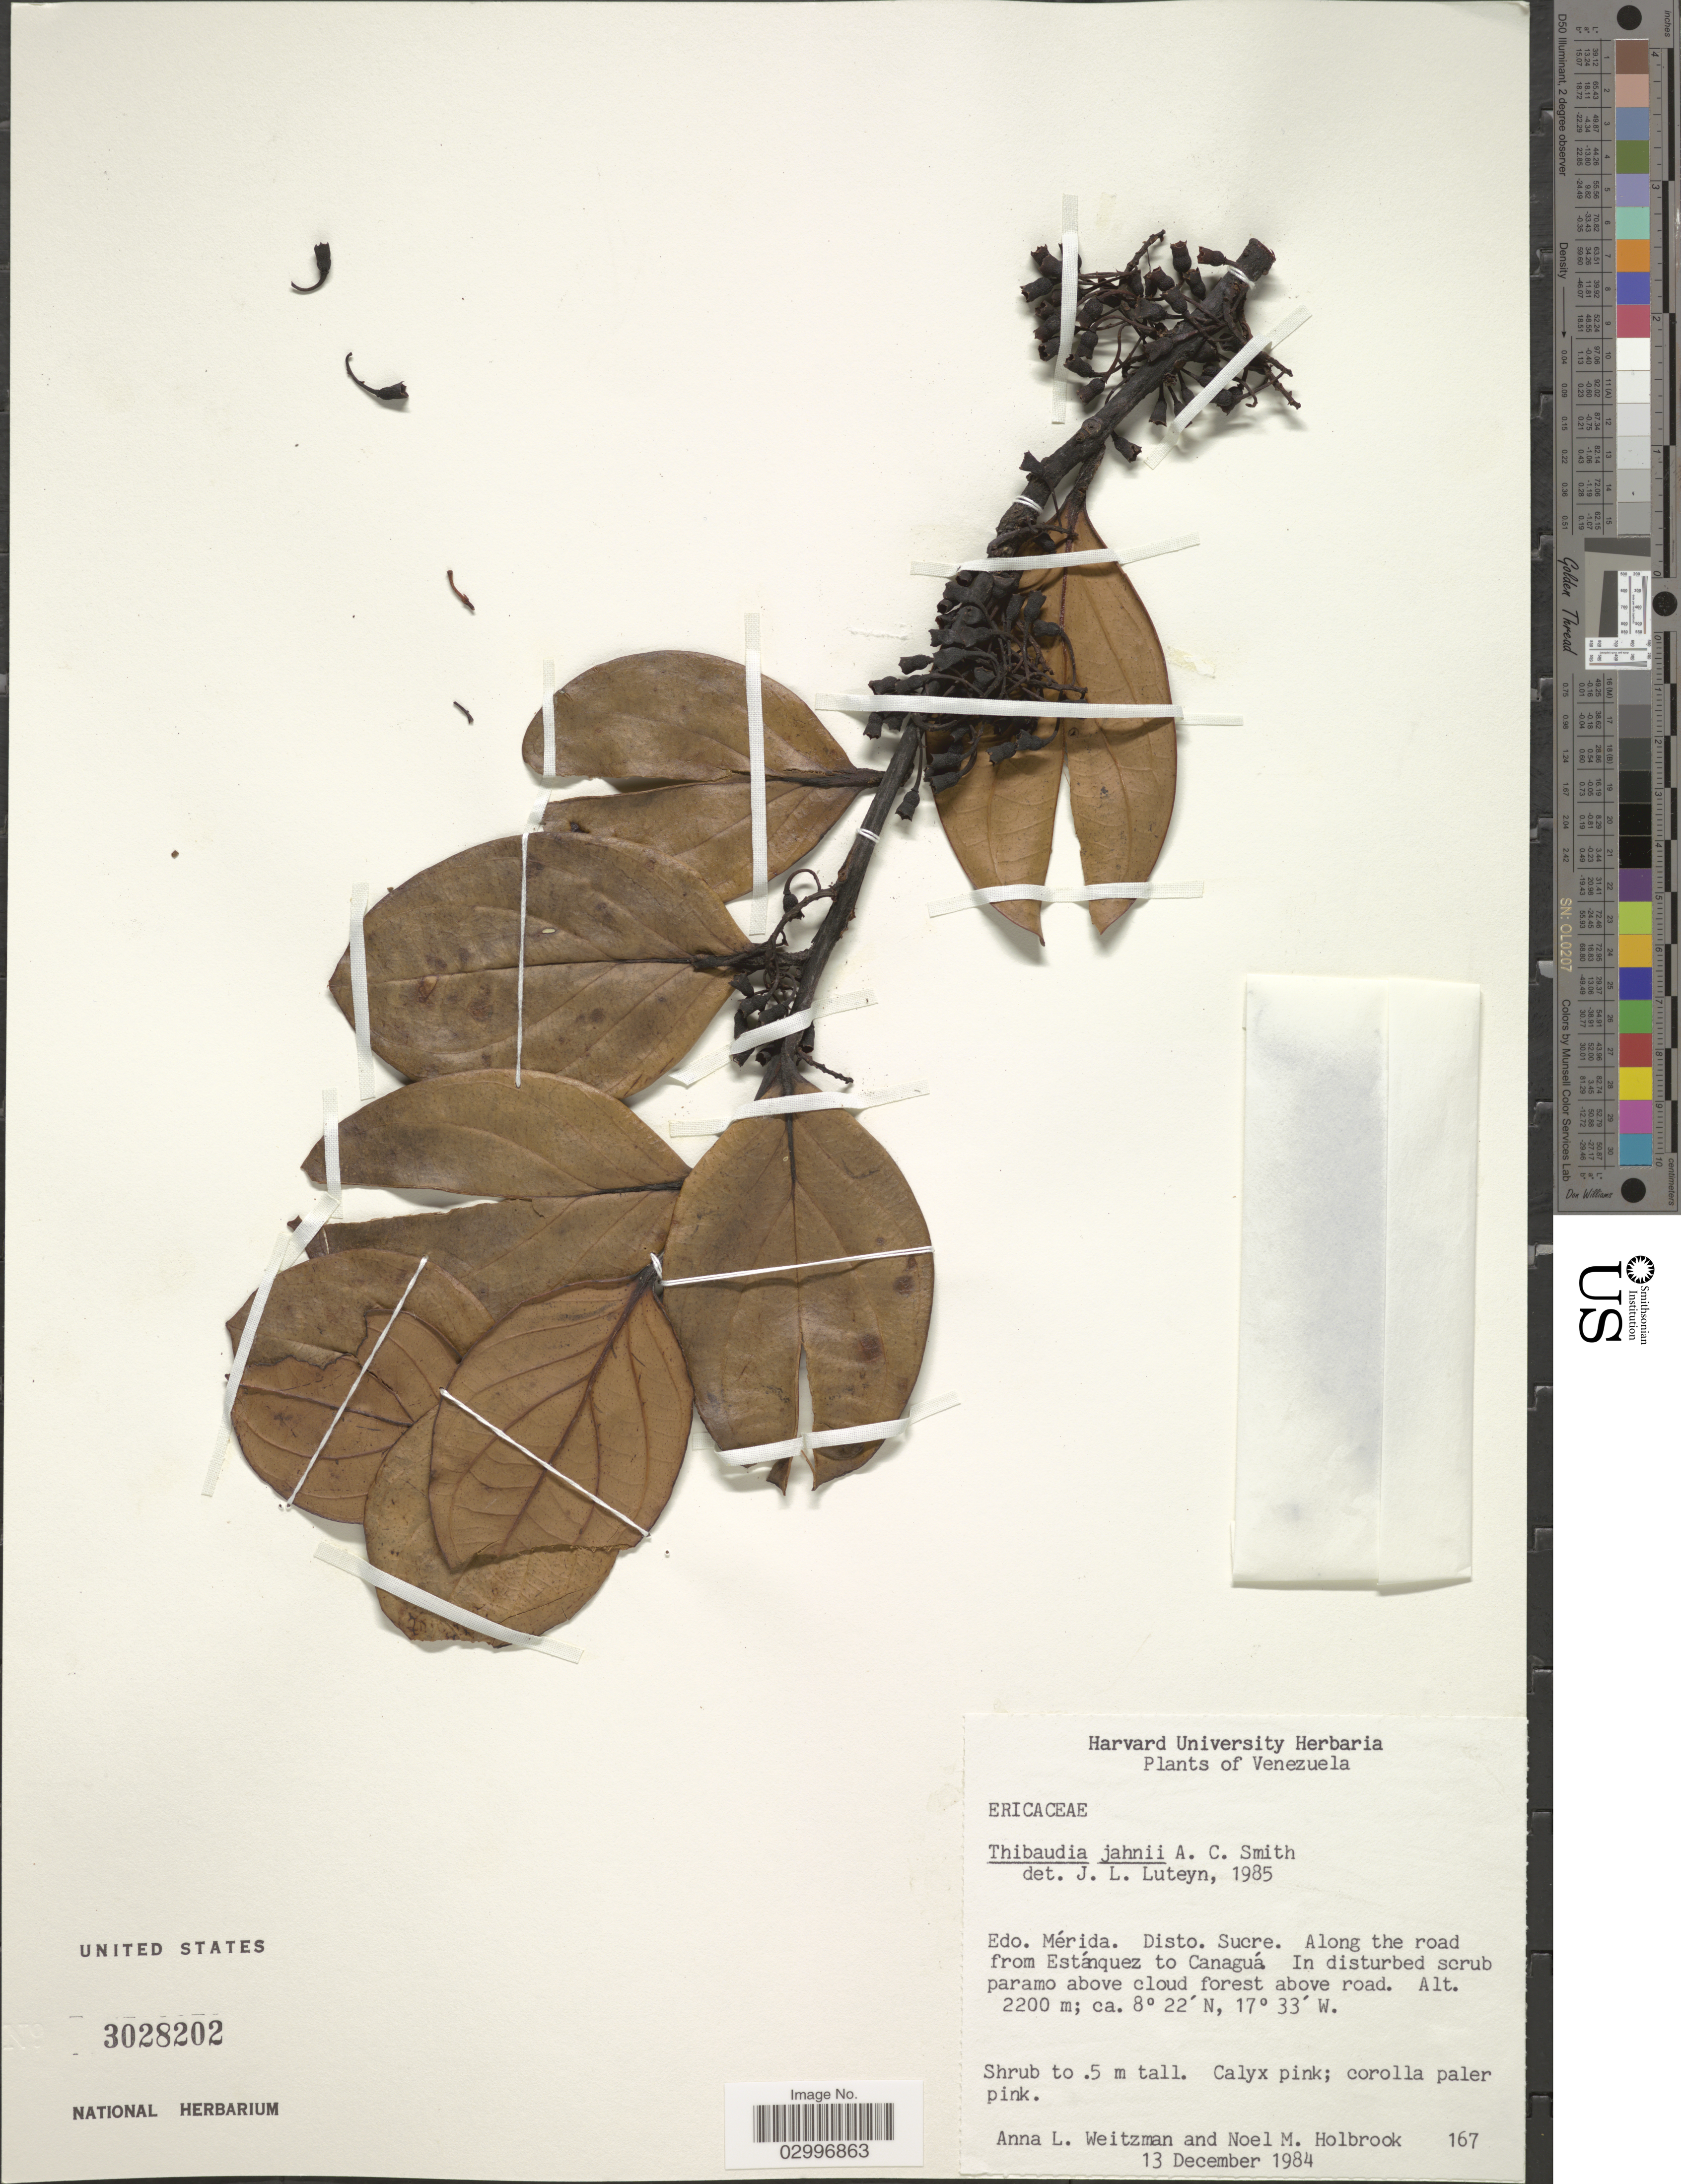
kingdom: Plantae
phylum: Tracheophyta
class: Magnoliopsida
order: Ericales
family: Ericaceae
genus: Thibaudia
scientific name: Thibaudia jahnii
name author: S.F. Blake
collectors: A. L. Weitzman & N. M. Holbrook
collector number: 167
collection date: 1984-12-13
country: Venezuela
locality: Edo. Mérida. Disto. Sucre. Along the road from Estánquez to Canaguá.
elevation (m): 2200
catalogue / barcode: US 3028202